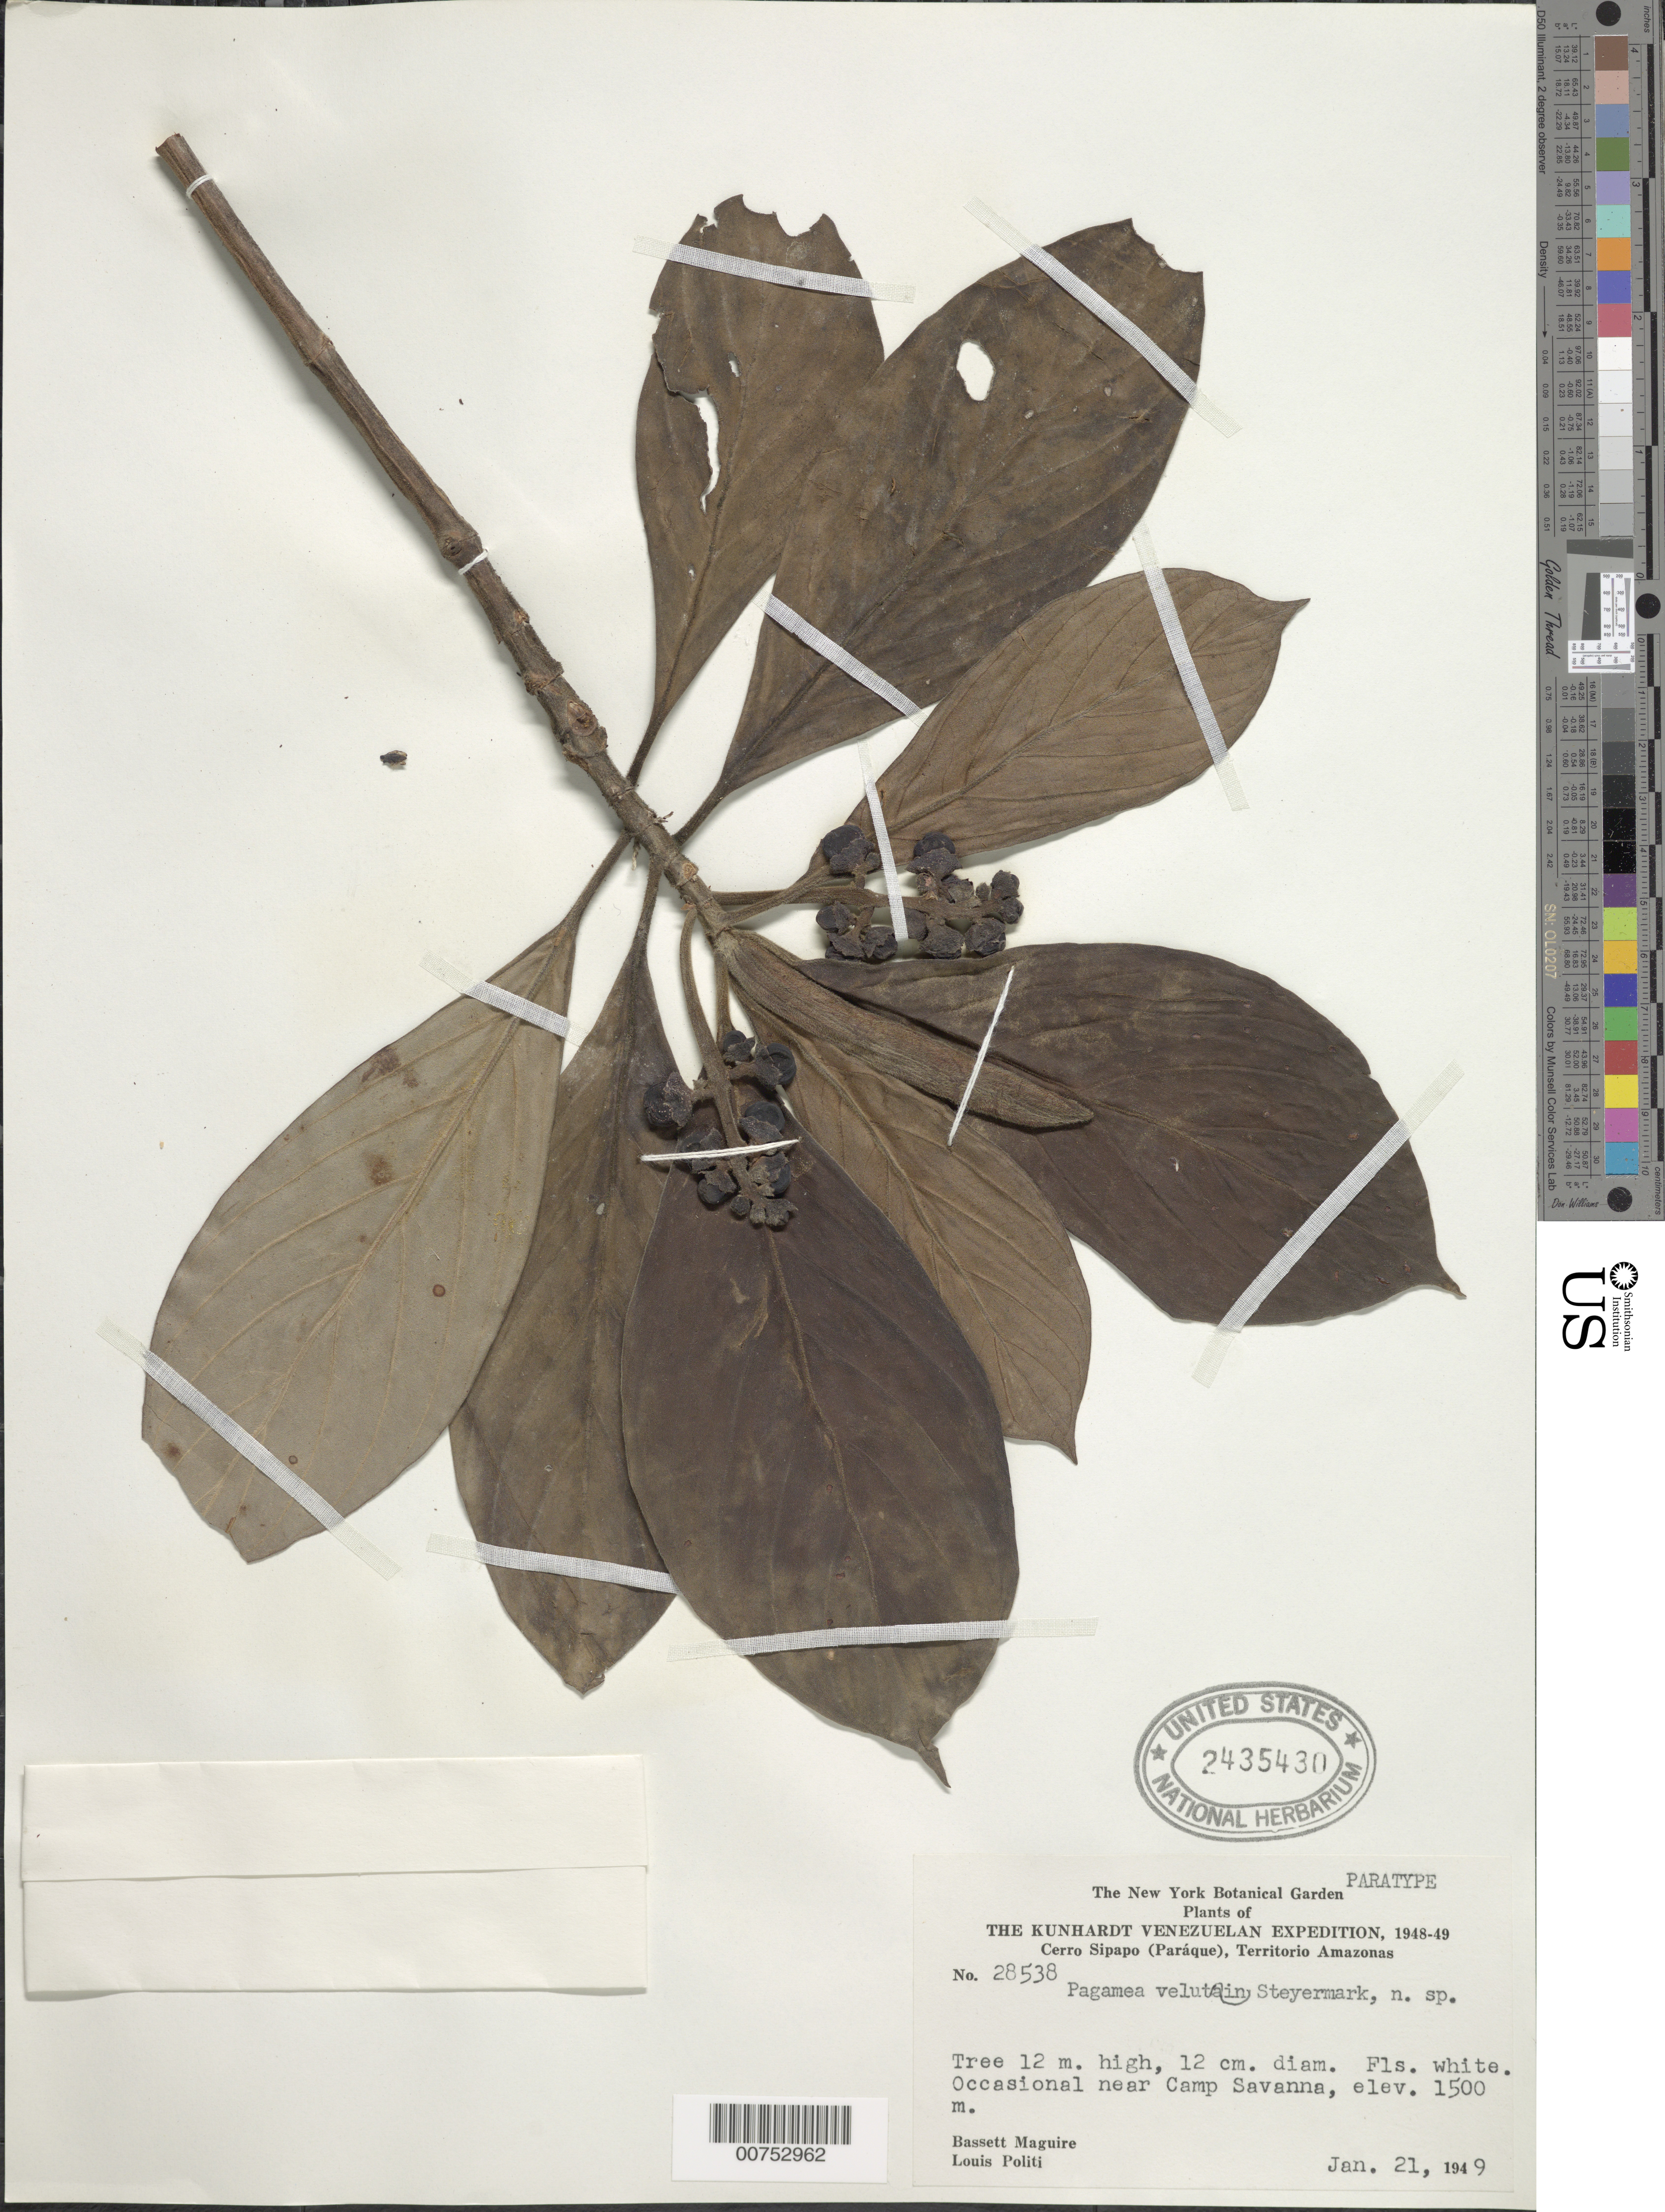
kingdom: Plantae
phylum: Tracheophyta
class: Magnoliopsida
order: Gentianales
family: Rubiaceae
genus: Pagamea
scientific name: Pagamea velutina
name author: Steyerm.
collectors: B. Maguire & L. Politi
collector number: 28538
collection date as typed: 21-Jan-49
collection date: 1949-01-21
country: Venezuela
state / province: Amazonas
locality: Cerro Sipapo (Paráque), Camp Savanna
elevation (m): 1500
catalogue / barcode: US 2435430